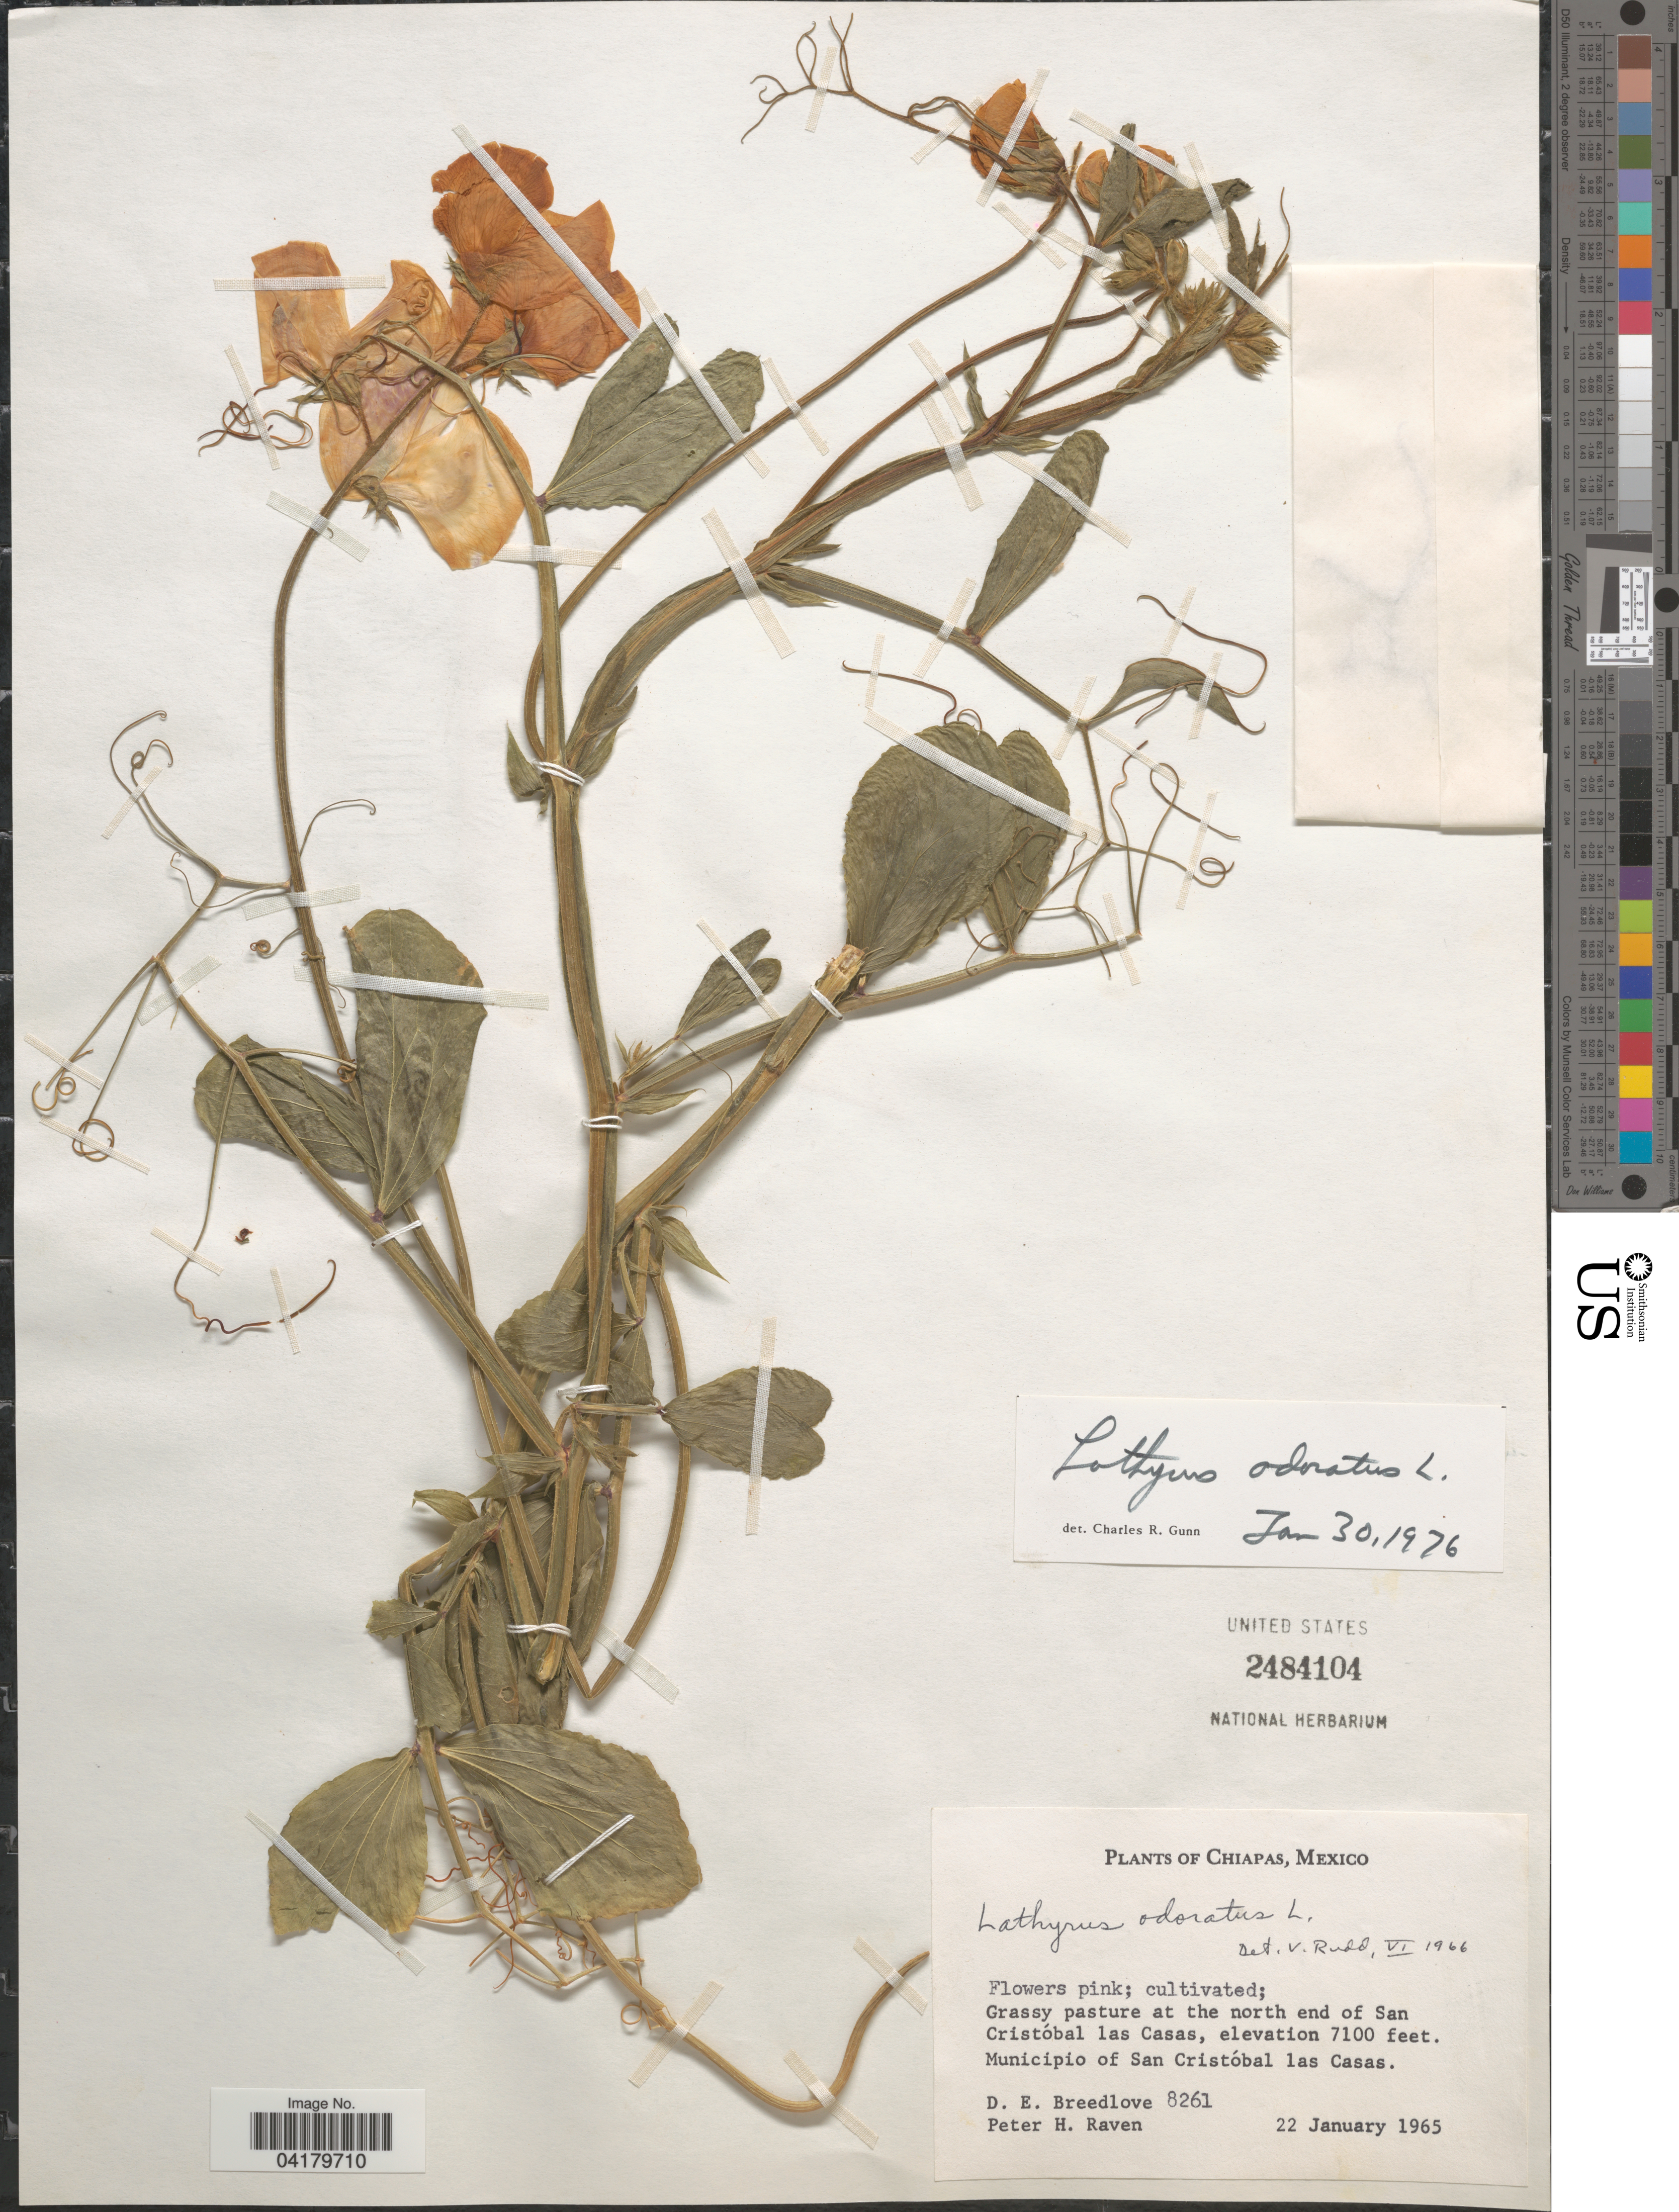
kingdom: Plantae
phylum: Tracheophyta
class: Magnoliopsida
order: Fabales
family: Fabaceae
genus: Lathyrus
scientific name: Lathyrus odoratus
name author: L.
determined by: Gunn, C. R.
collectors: D. E. Breedlove & P. Raven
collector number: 8261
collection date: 1965-01-22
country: Mexico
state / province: Chiapas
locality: At the north end of San Cristóbal las Casas. Municipio of San Cristóbal las Casas.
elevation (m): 2164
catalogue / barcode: US 2484104